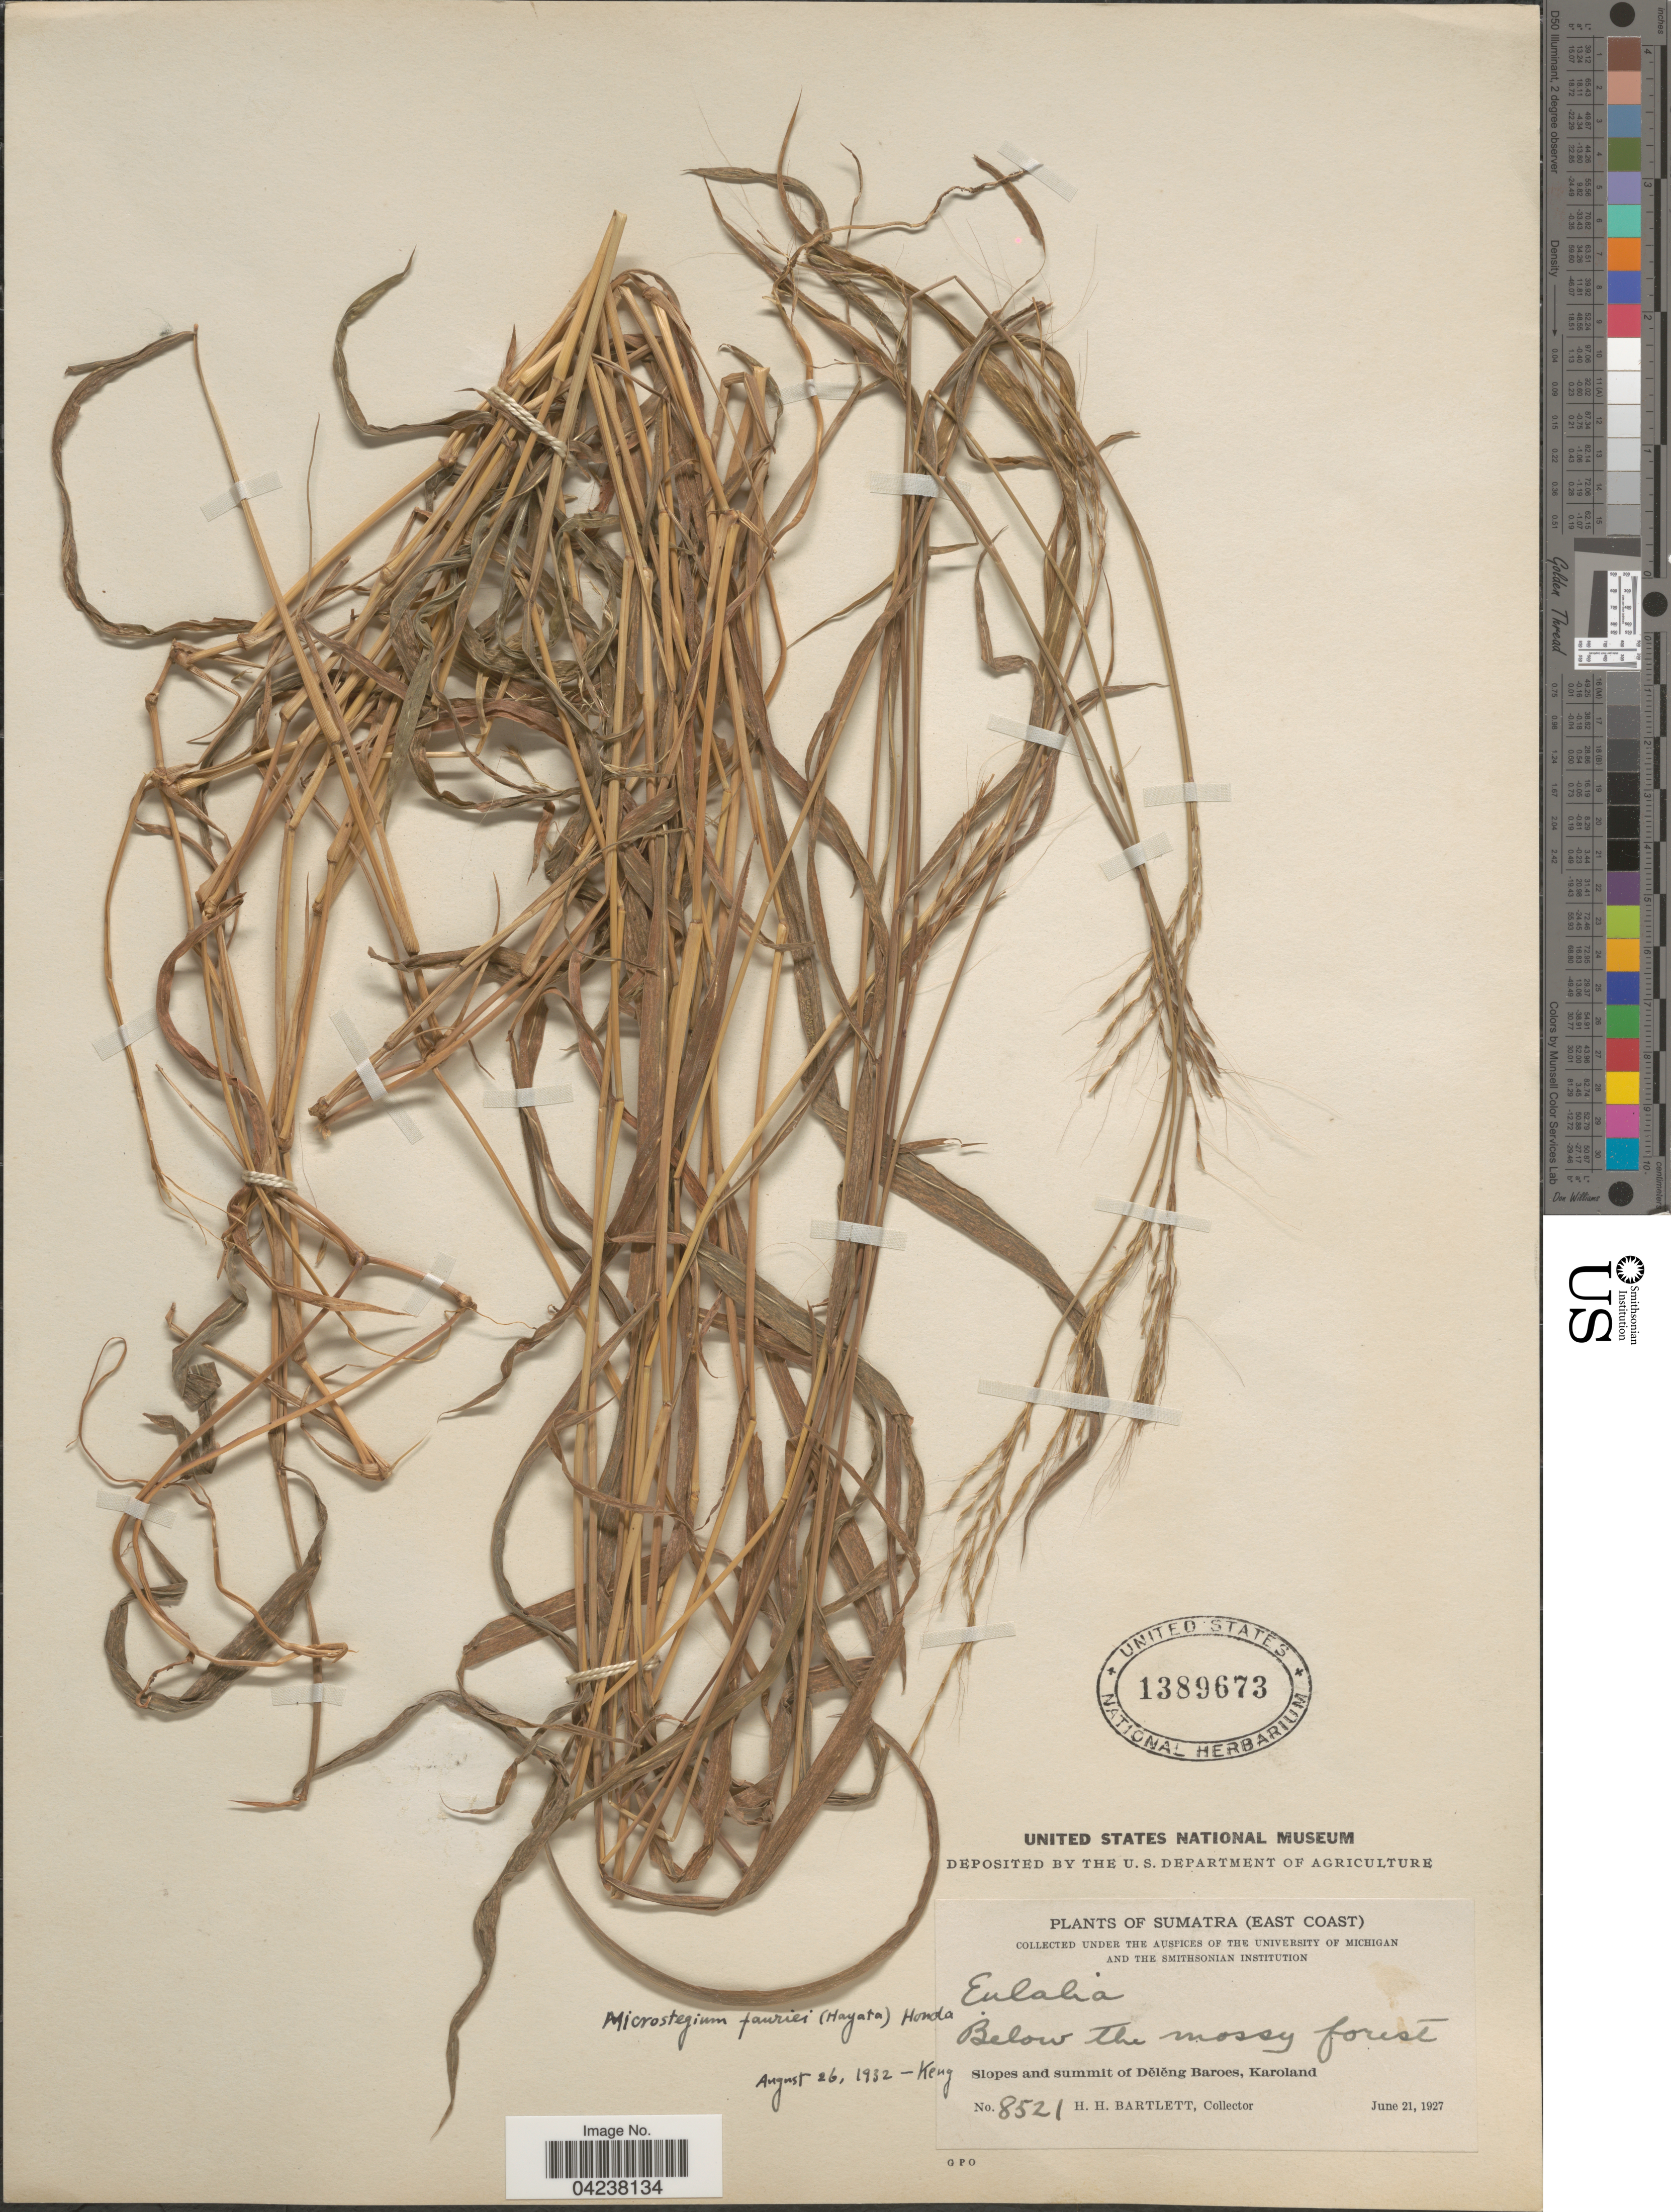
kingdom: Plantae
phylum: Tracheophyta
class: Liliopsida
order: Poales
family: Poaceae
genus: Microstegium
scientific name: Microstegium fauriei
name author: (Hayata) Honda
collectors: H. H. Bartlett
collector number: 8521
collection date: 1927-06-21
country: Indonesia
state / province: Sumatra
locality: (East Coast). Slopes and summit of Dělěng Bares, Karoland.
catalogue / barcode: US 1389673